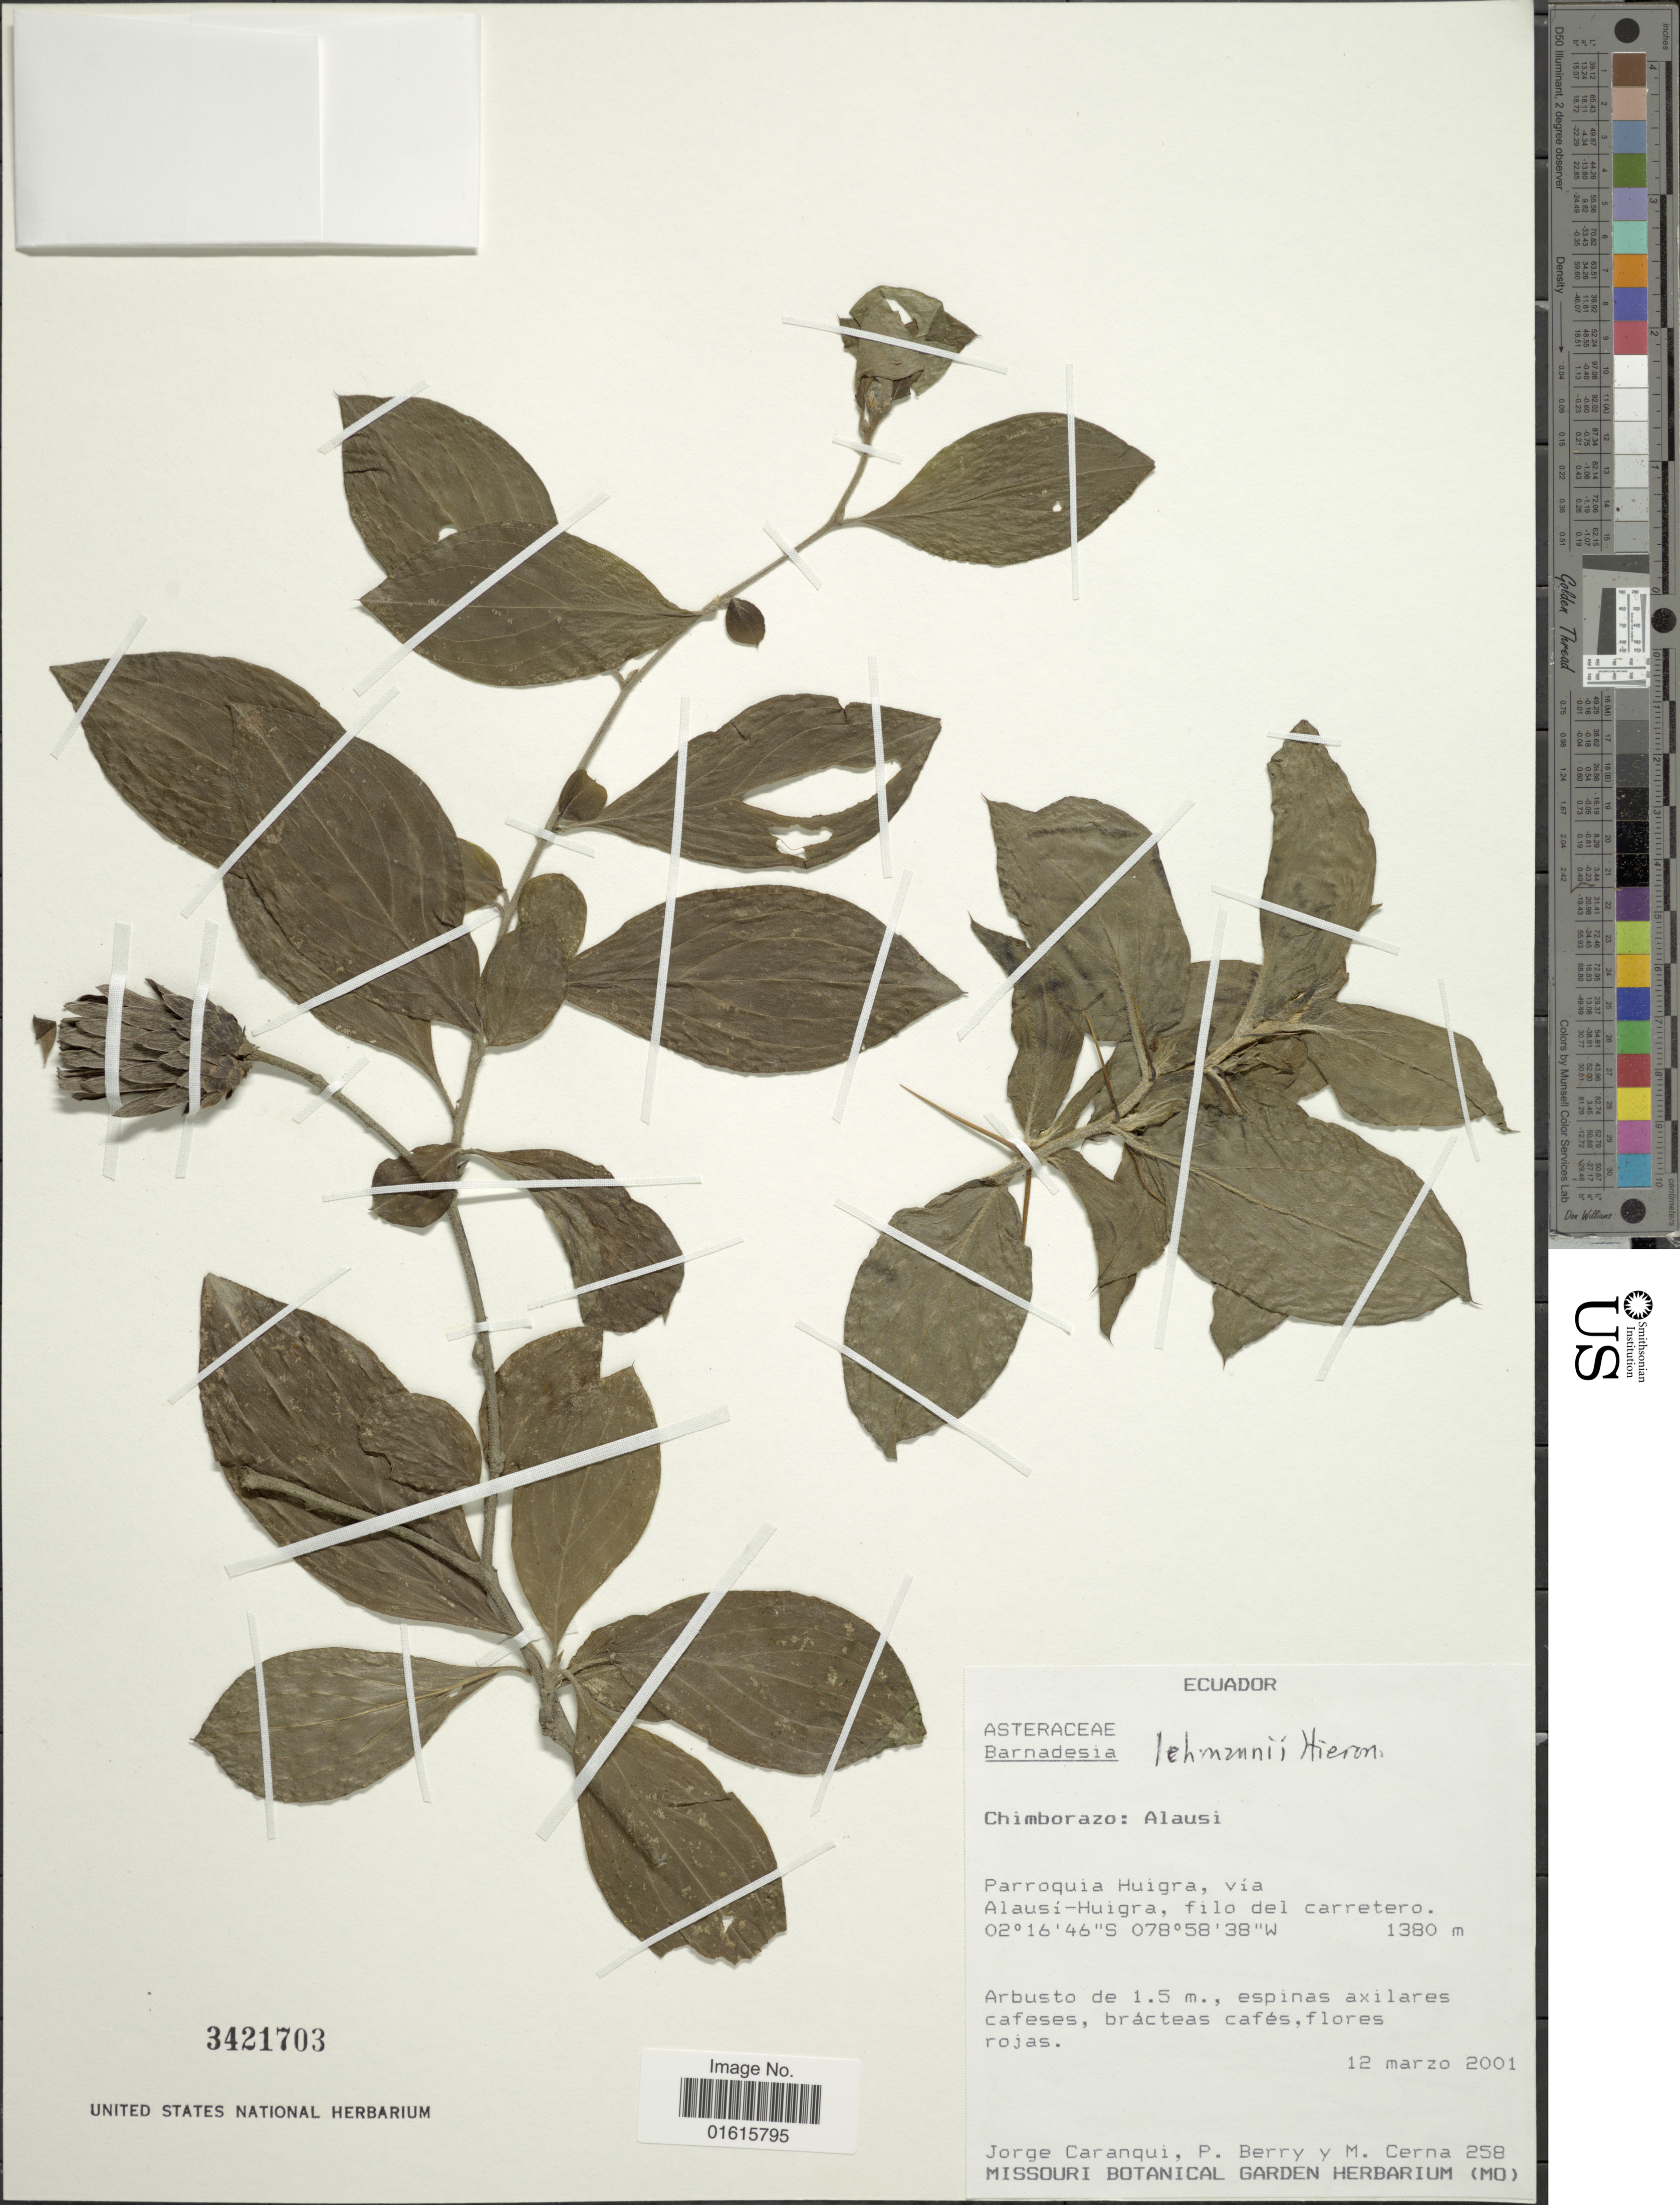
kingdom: Plantae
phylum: Tracheophyta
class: Magnoliopsida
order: Asterales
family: Asteraceae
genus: Barnadesia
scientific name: Barnadesia lehmannii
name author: Hieron.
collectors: J. Caranqui, P. Berry & M. Cerna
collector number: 258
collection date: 2001-03-12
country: Ecuador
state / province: Chimborazo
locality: Alausi, Parroquia Huigra, via Alausi-Huigra, filo del carretero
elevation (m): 1380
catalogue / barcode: US 3421703